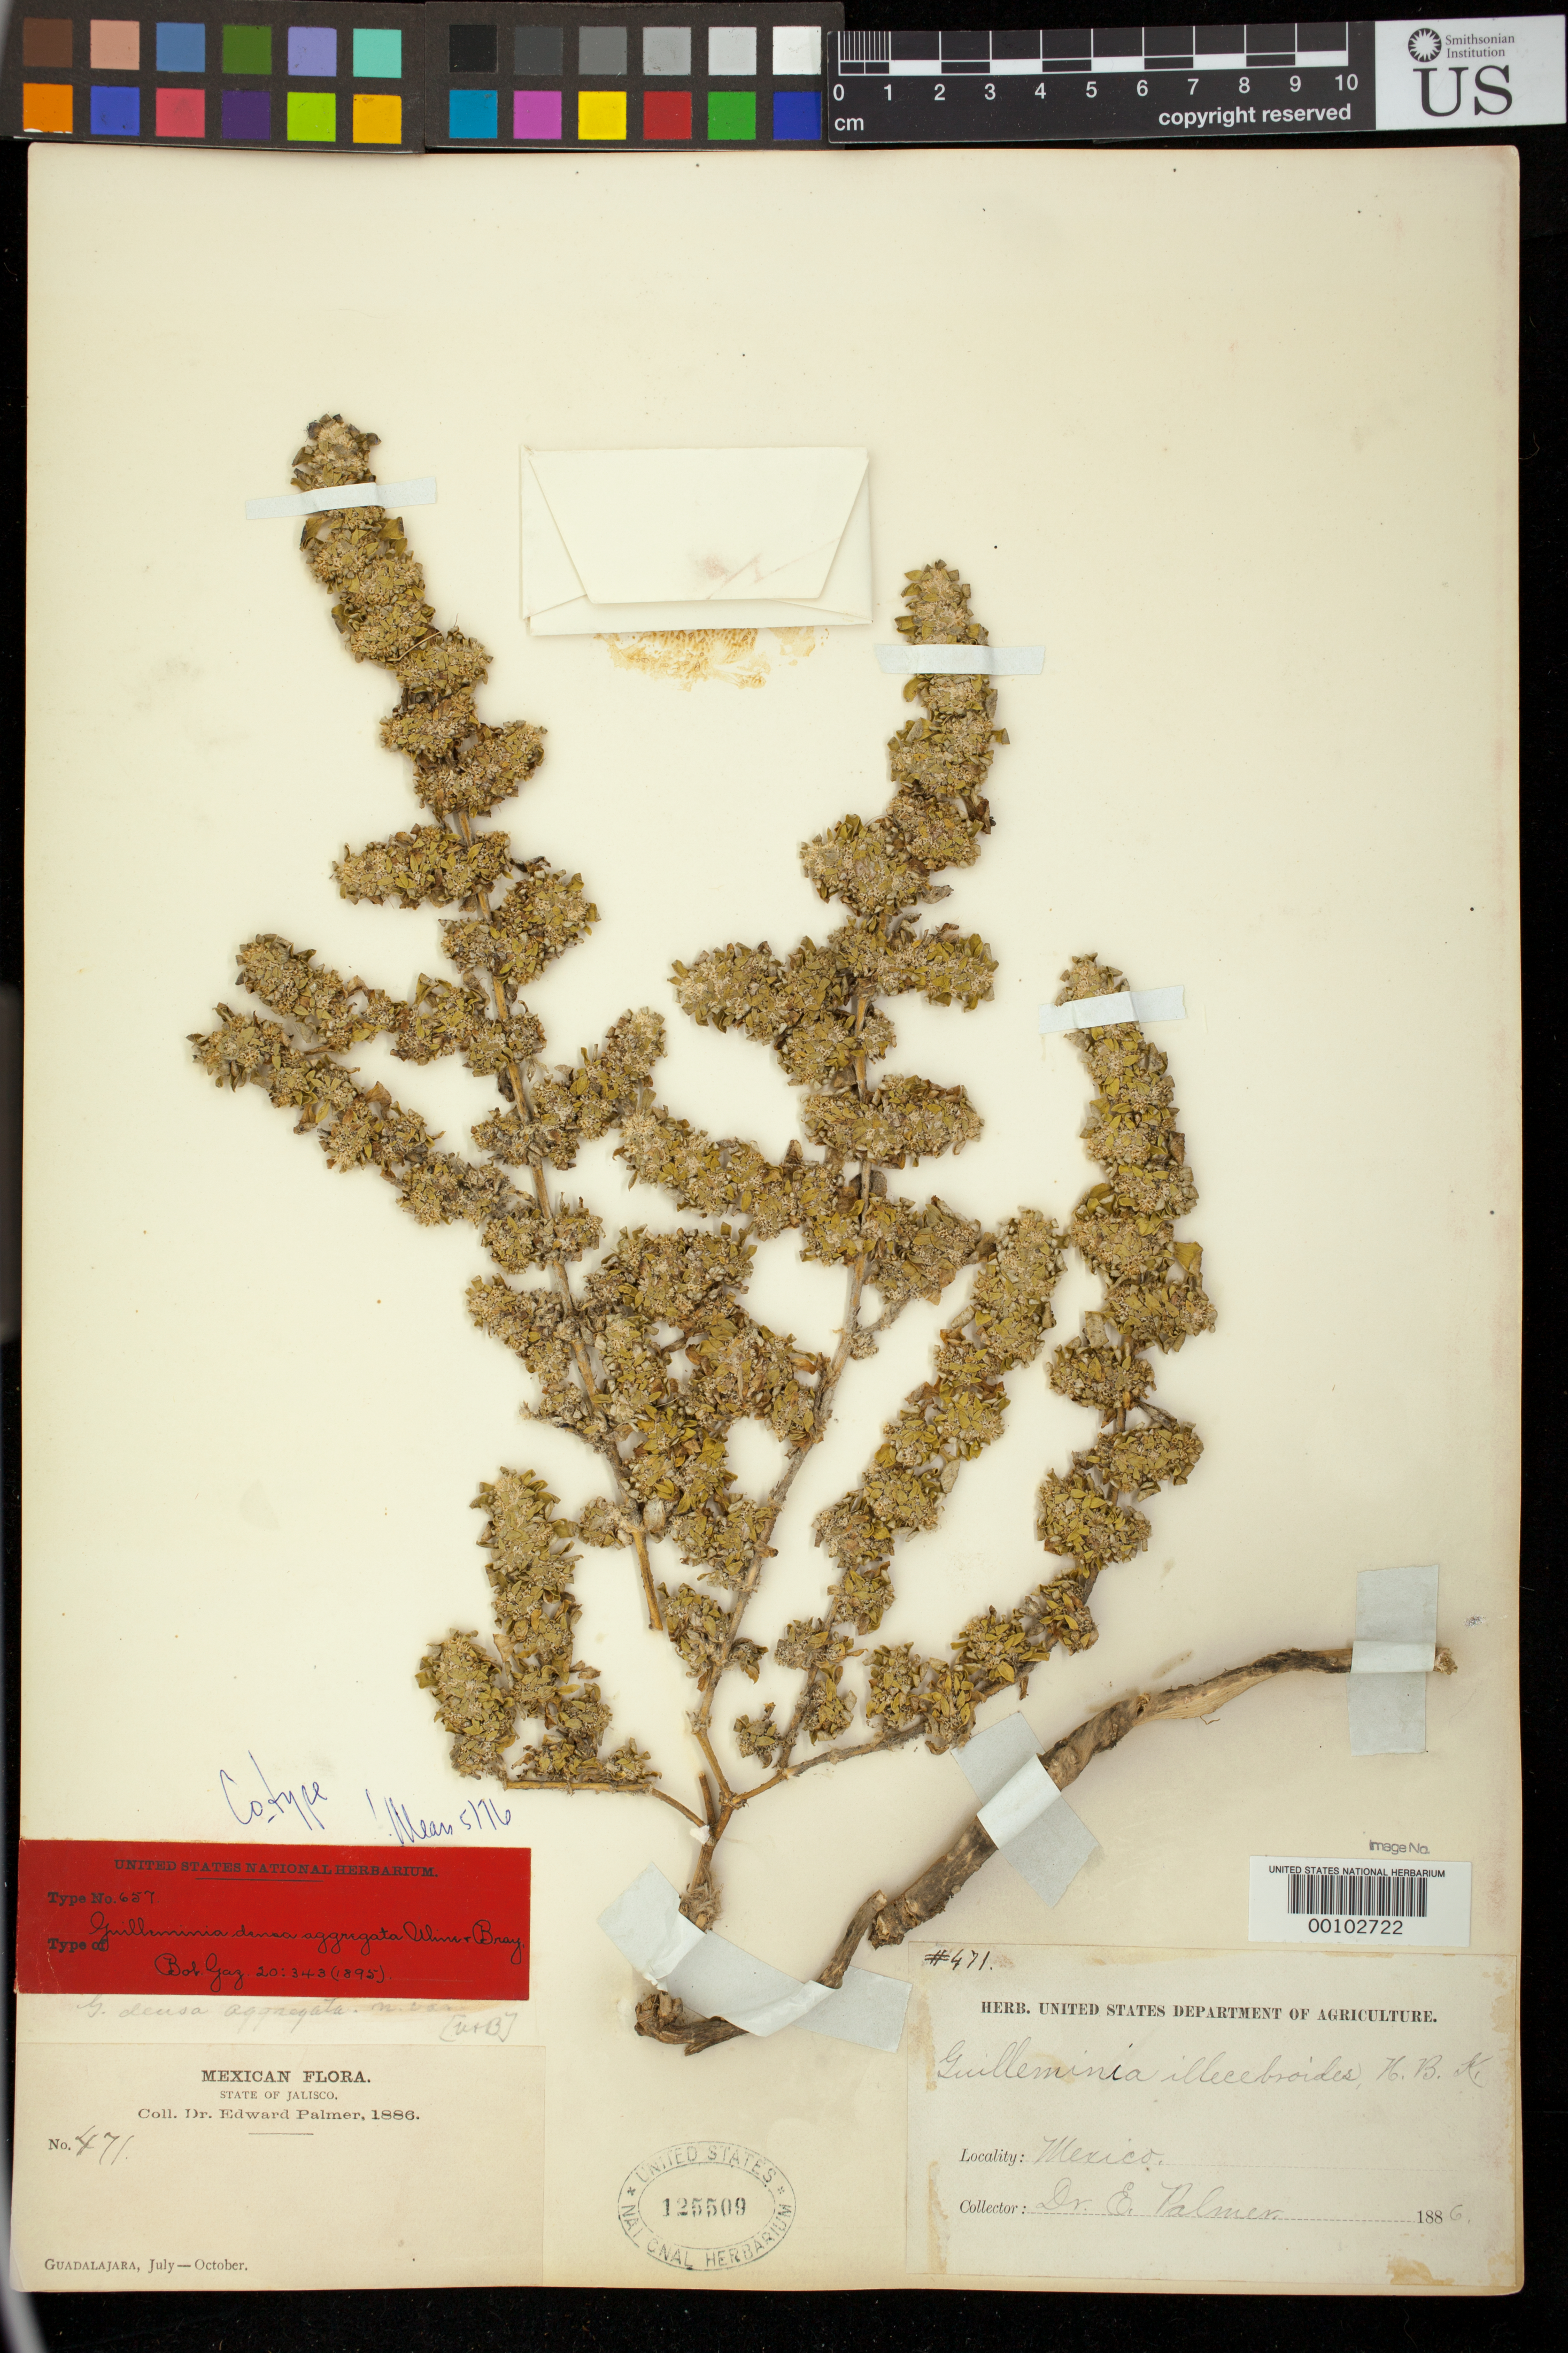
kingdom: Plantae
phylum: Tracheophyta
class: Magnoliopsida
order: Caryophyllales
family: Amaranthaceae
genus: Guilleminea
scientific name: Guilleminea densa var. aggregata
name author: Uline & W.L. Bray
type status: Isotype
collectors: E. Palmer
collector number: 471 (cited as 47)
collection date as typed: Jul 1886 to -- Oct 1886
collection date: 1886-07/1886-10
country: Mexico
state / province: Jalisco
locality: Guadalajara.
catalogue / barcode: US 125509